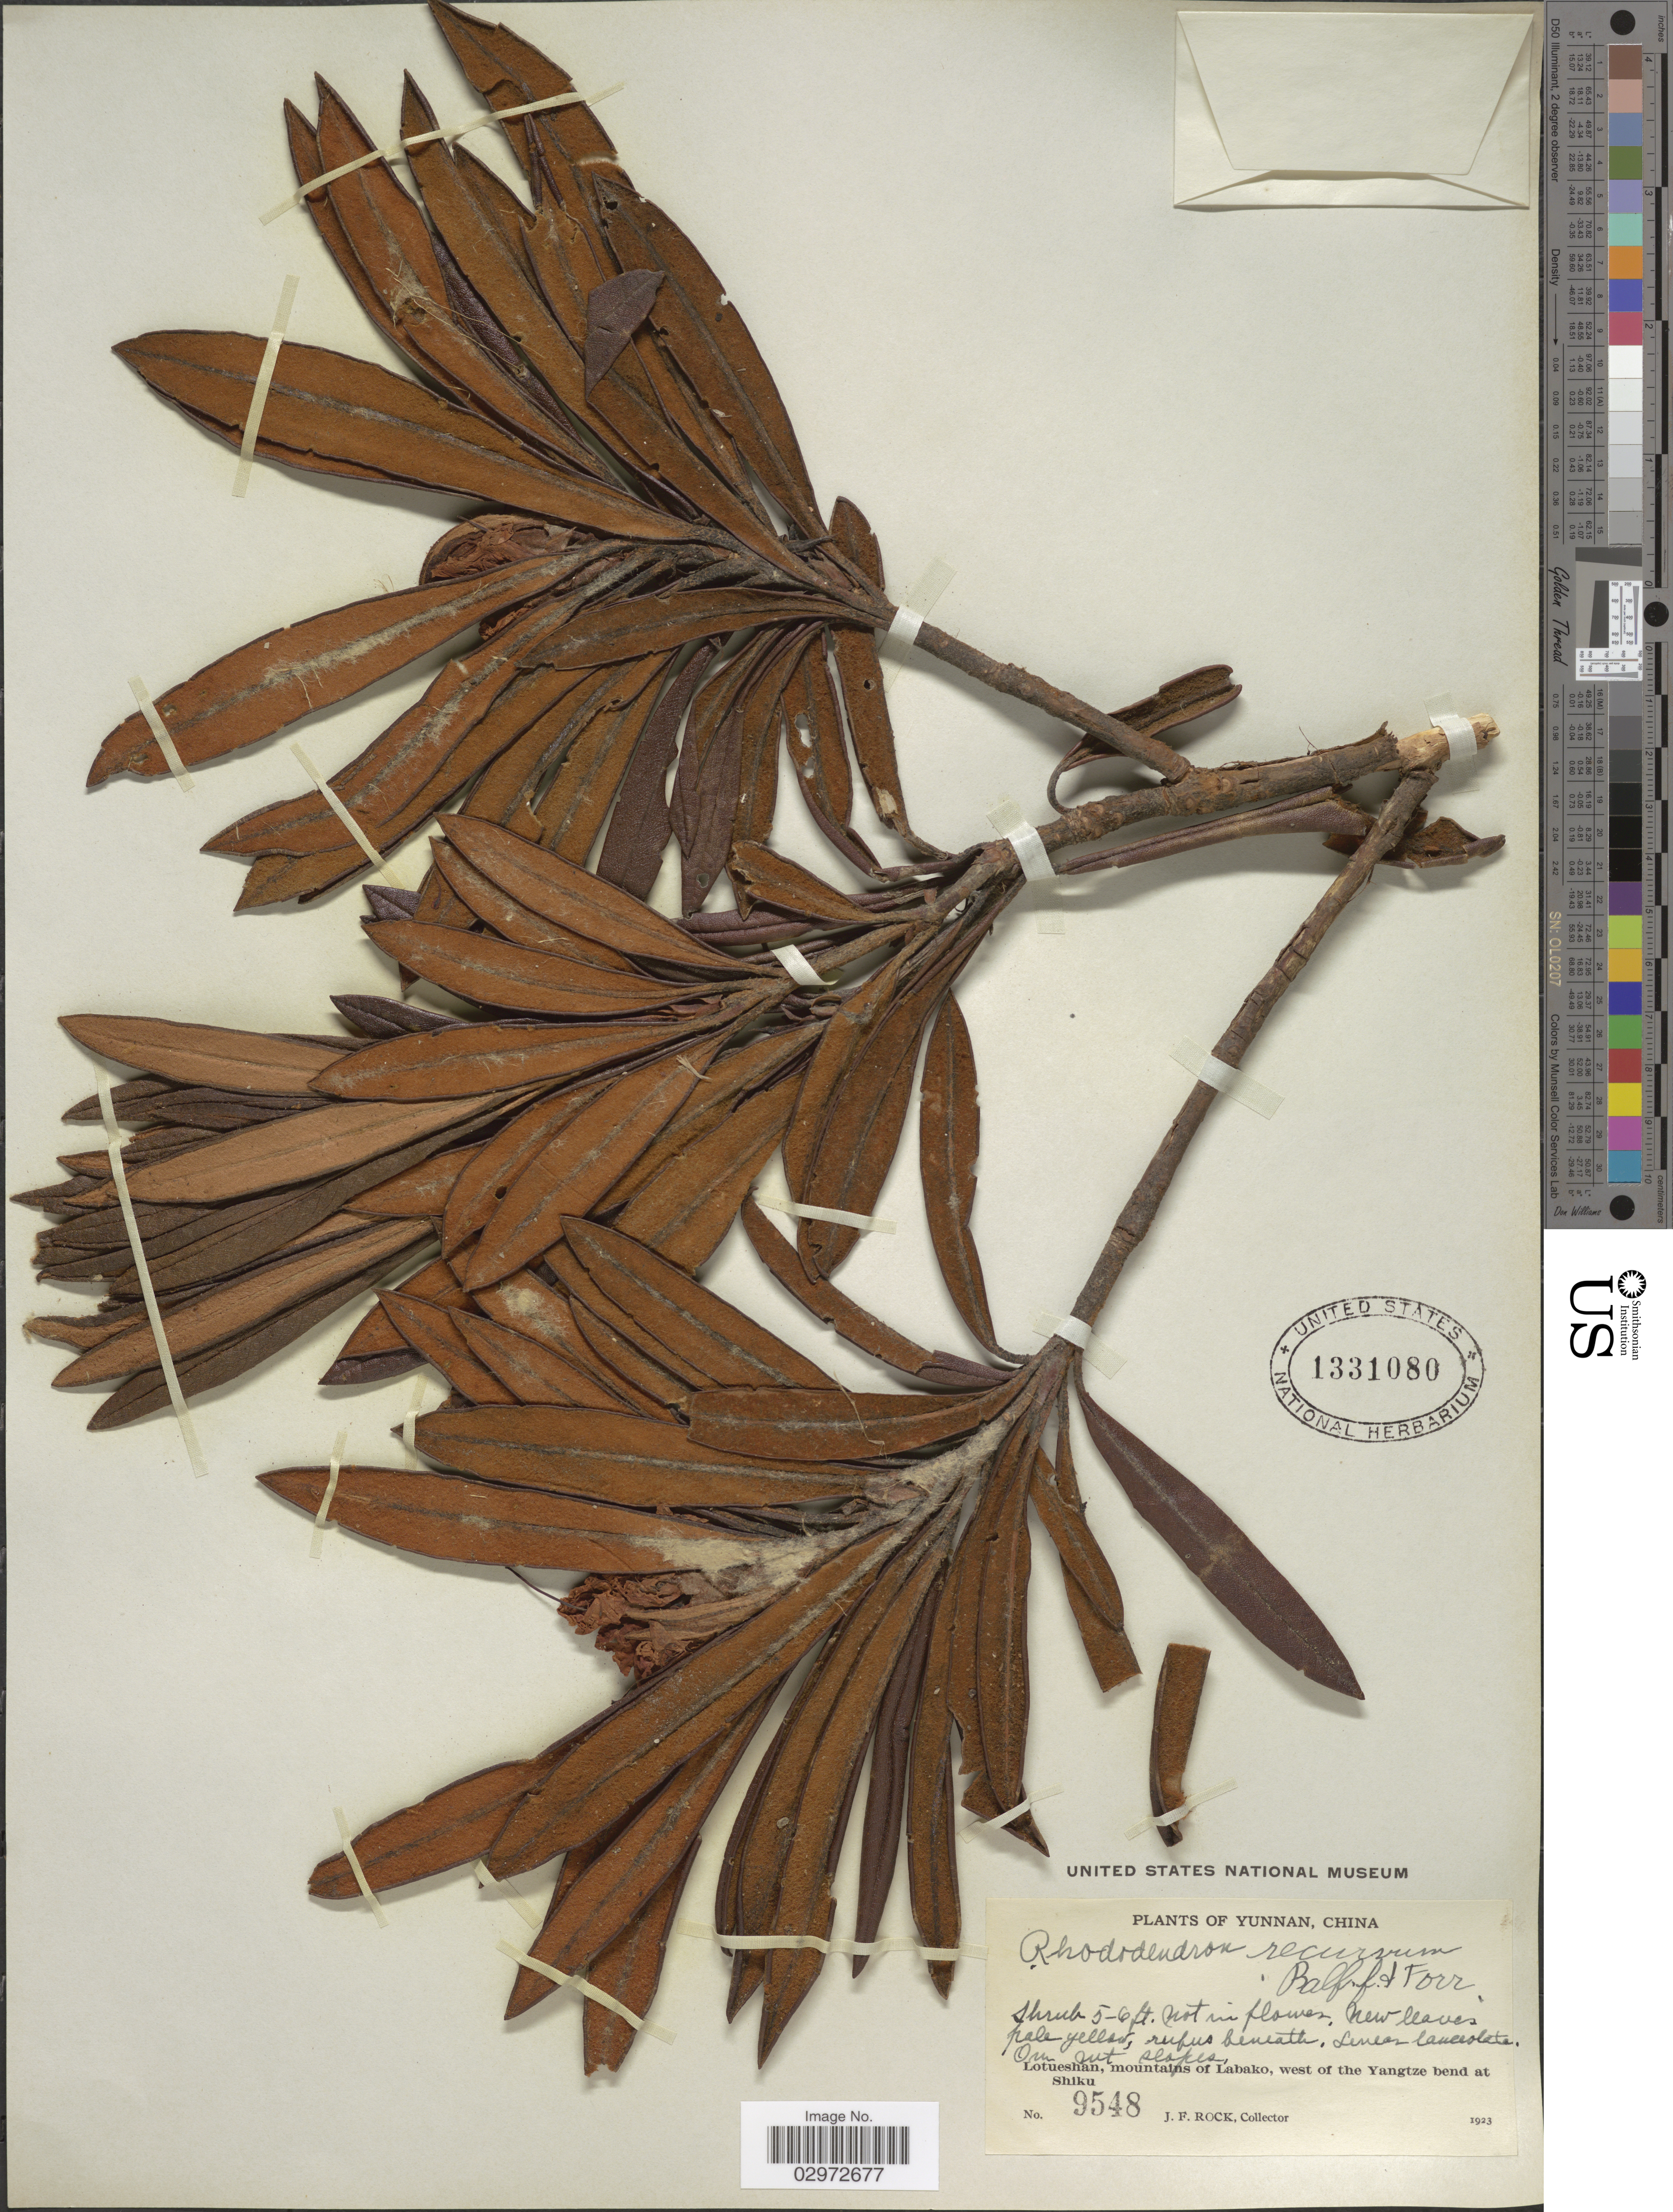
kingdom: Plantae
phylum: Tracheophyta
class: Magnoliopsida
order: Ericales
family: Ericaceae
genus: Rhododendron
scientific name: Rhododendron recurvum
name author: Balf. f. & Forrest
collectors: J. Rock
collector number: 9548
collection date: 1923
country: China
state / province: Yunnan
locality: Lotueshan, mountains of Labako, west of the Yangtze bend at Shiku.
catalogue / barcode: US 1331080